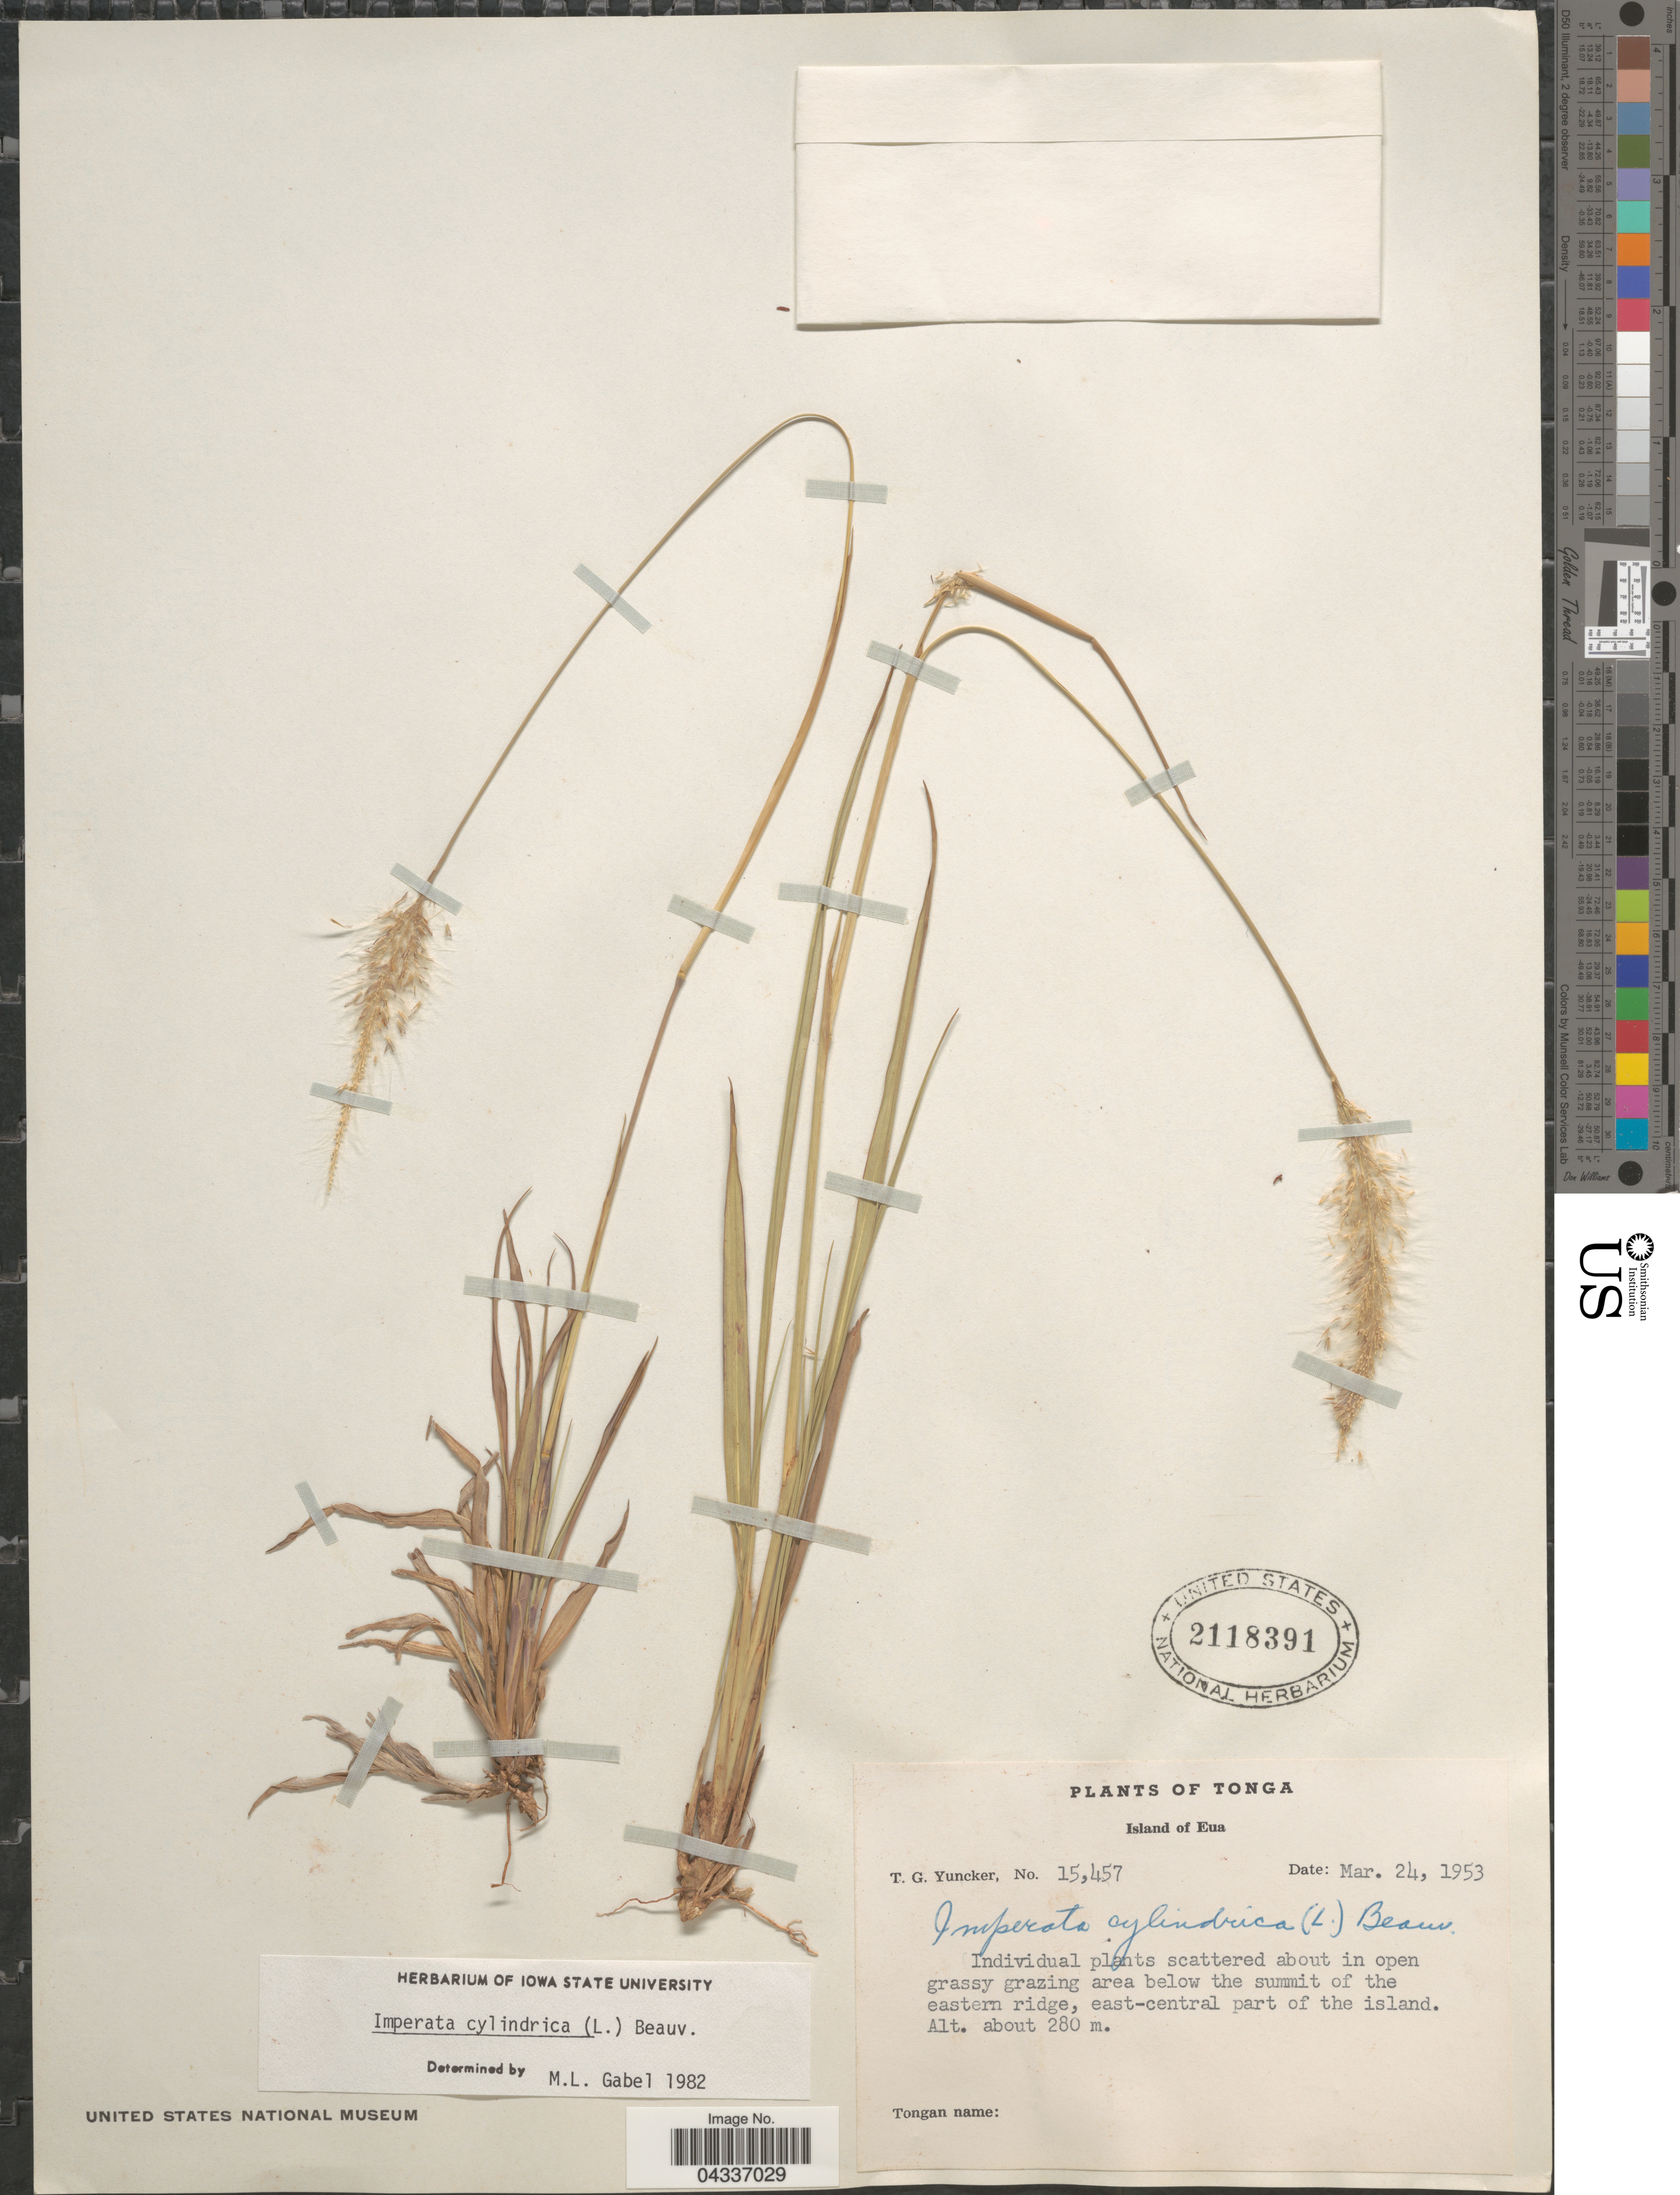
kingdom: Plantae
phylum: Tracheophyta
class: Liliopsida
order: Poales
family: Poaceae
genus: Imperata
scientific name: Imperata cylindrica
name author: (L.) P. Beauv.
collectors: T. G. Yuncker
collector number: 15457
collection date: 1953-03-24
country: Tonga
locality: Island of Eua. Below the summit of the eastern ridge, east-central part of the island.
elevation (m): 280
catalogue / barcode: US 2118391